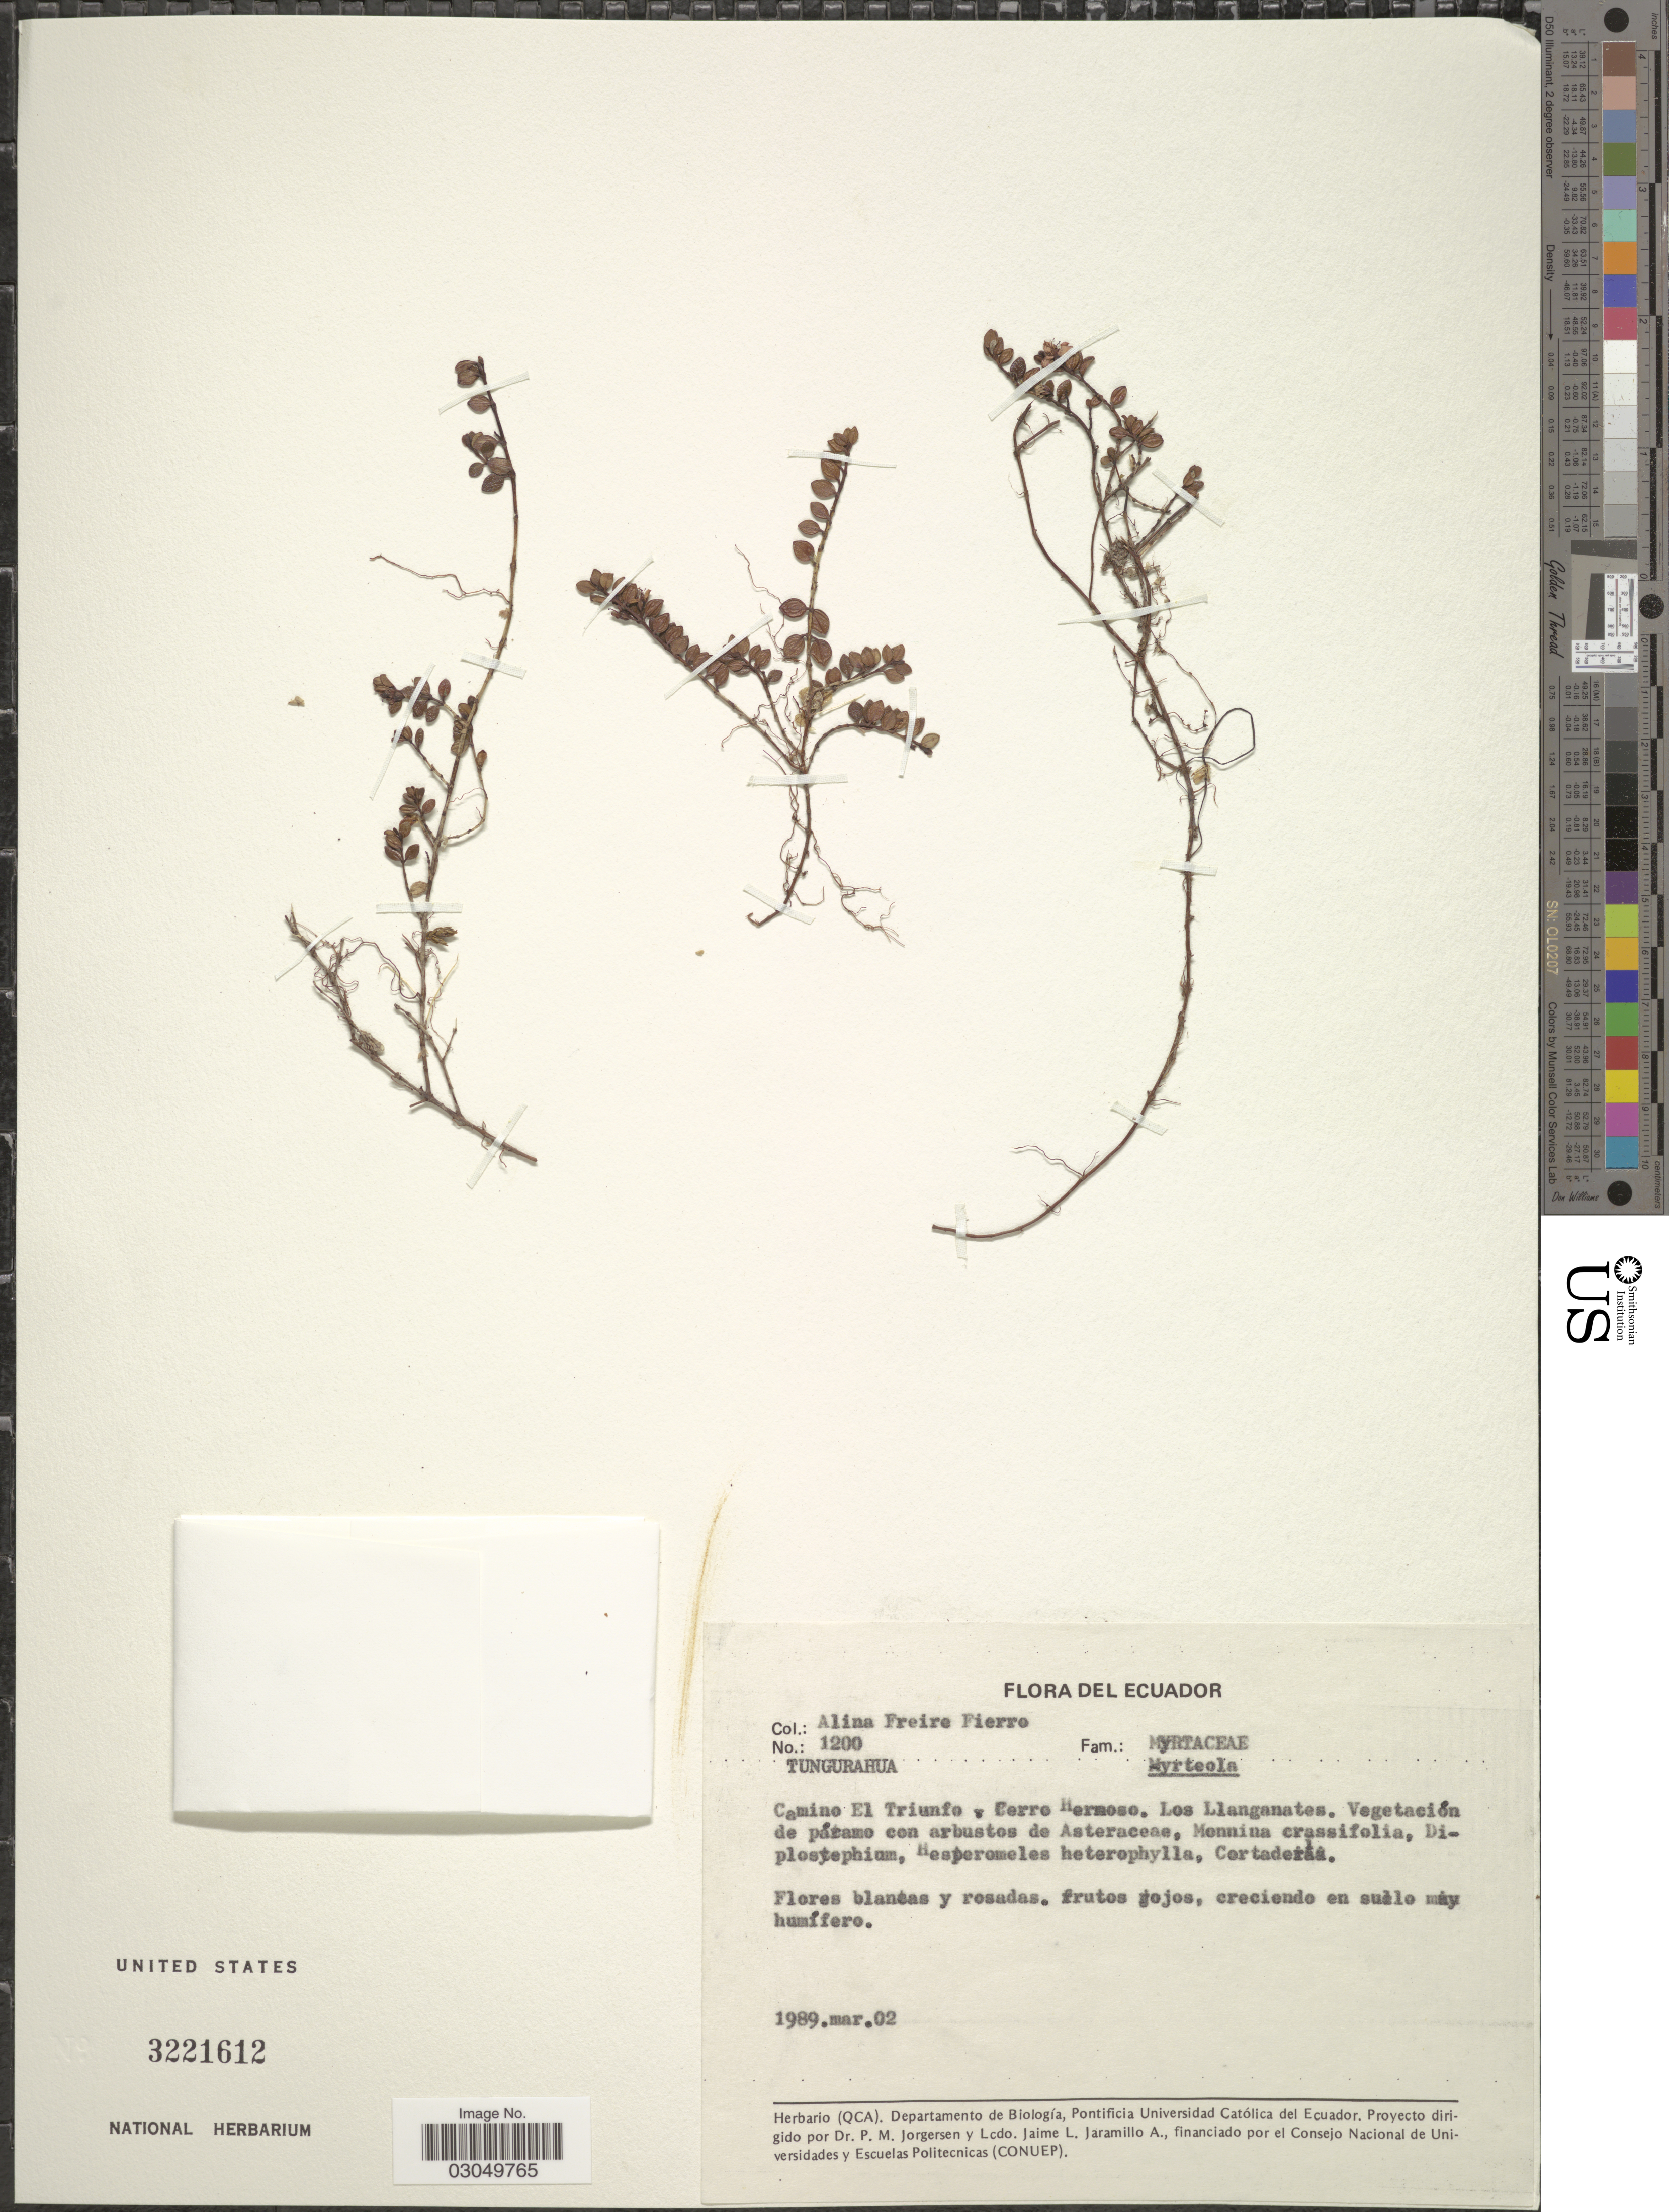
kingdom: Plantae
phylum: Tracheophyta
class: Magnoliopsida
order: Myrtales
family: Myrtaceae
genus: Myrteola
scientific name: Myrteola nummularia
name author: (Lam.) O. Berg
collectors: A. Freire-Fierro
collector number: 1200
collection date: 1989-03-02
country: Ecuador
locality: Camino El Triunfo & Cerro Hermoso. Los Llanganates.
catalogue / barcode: US 3221612